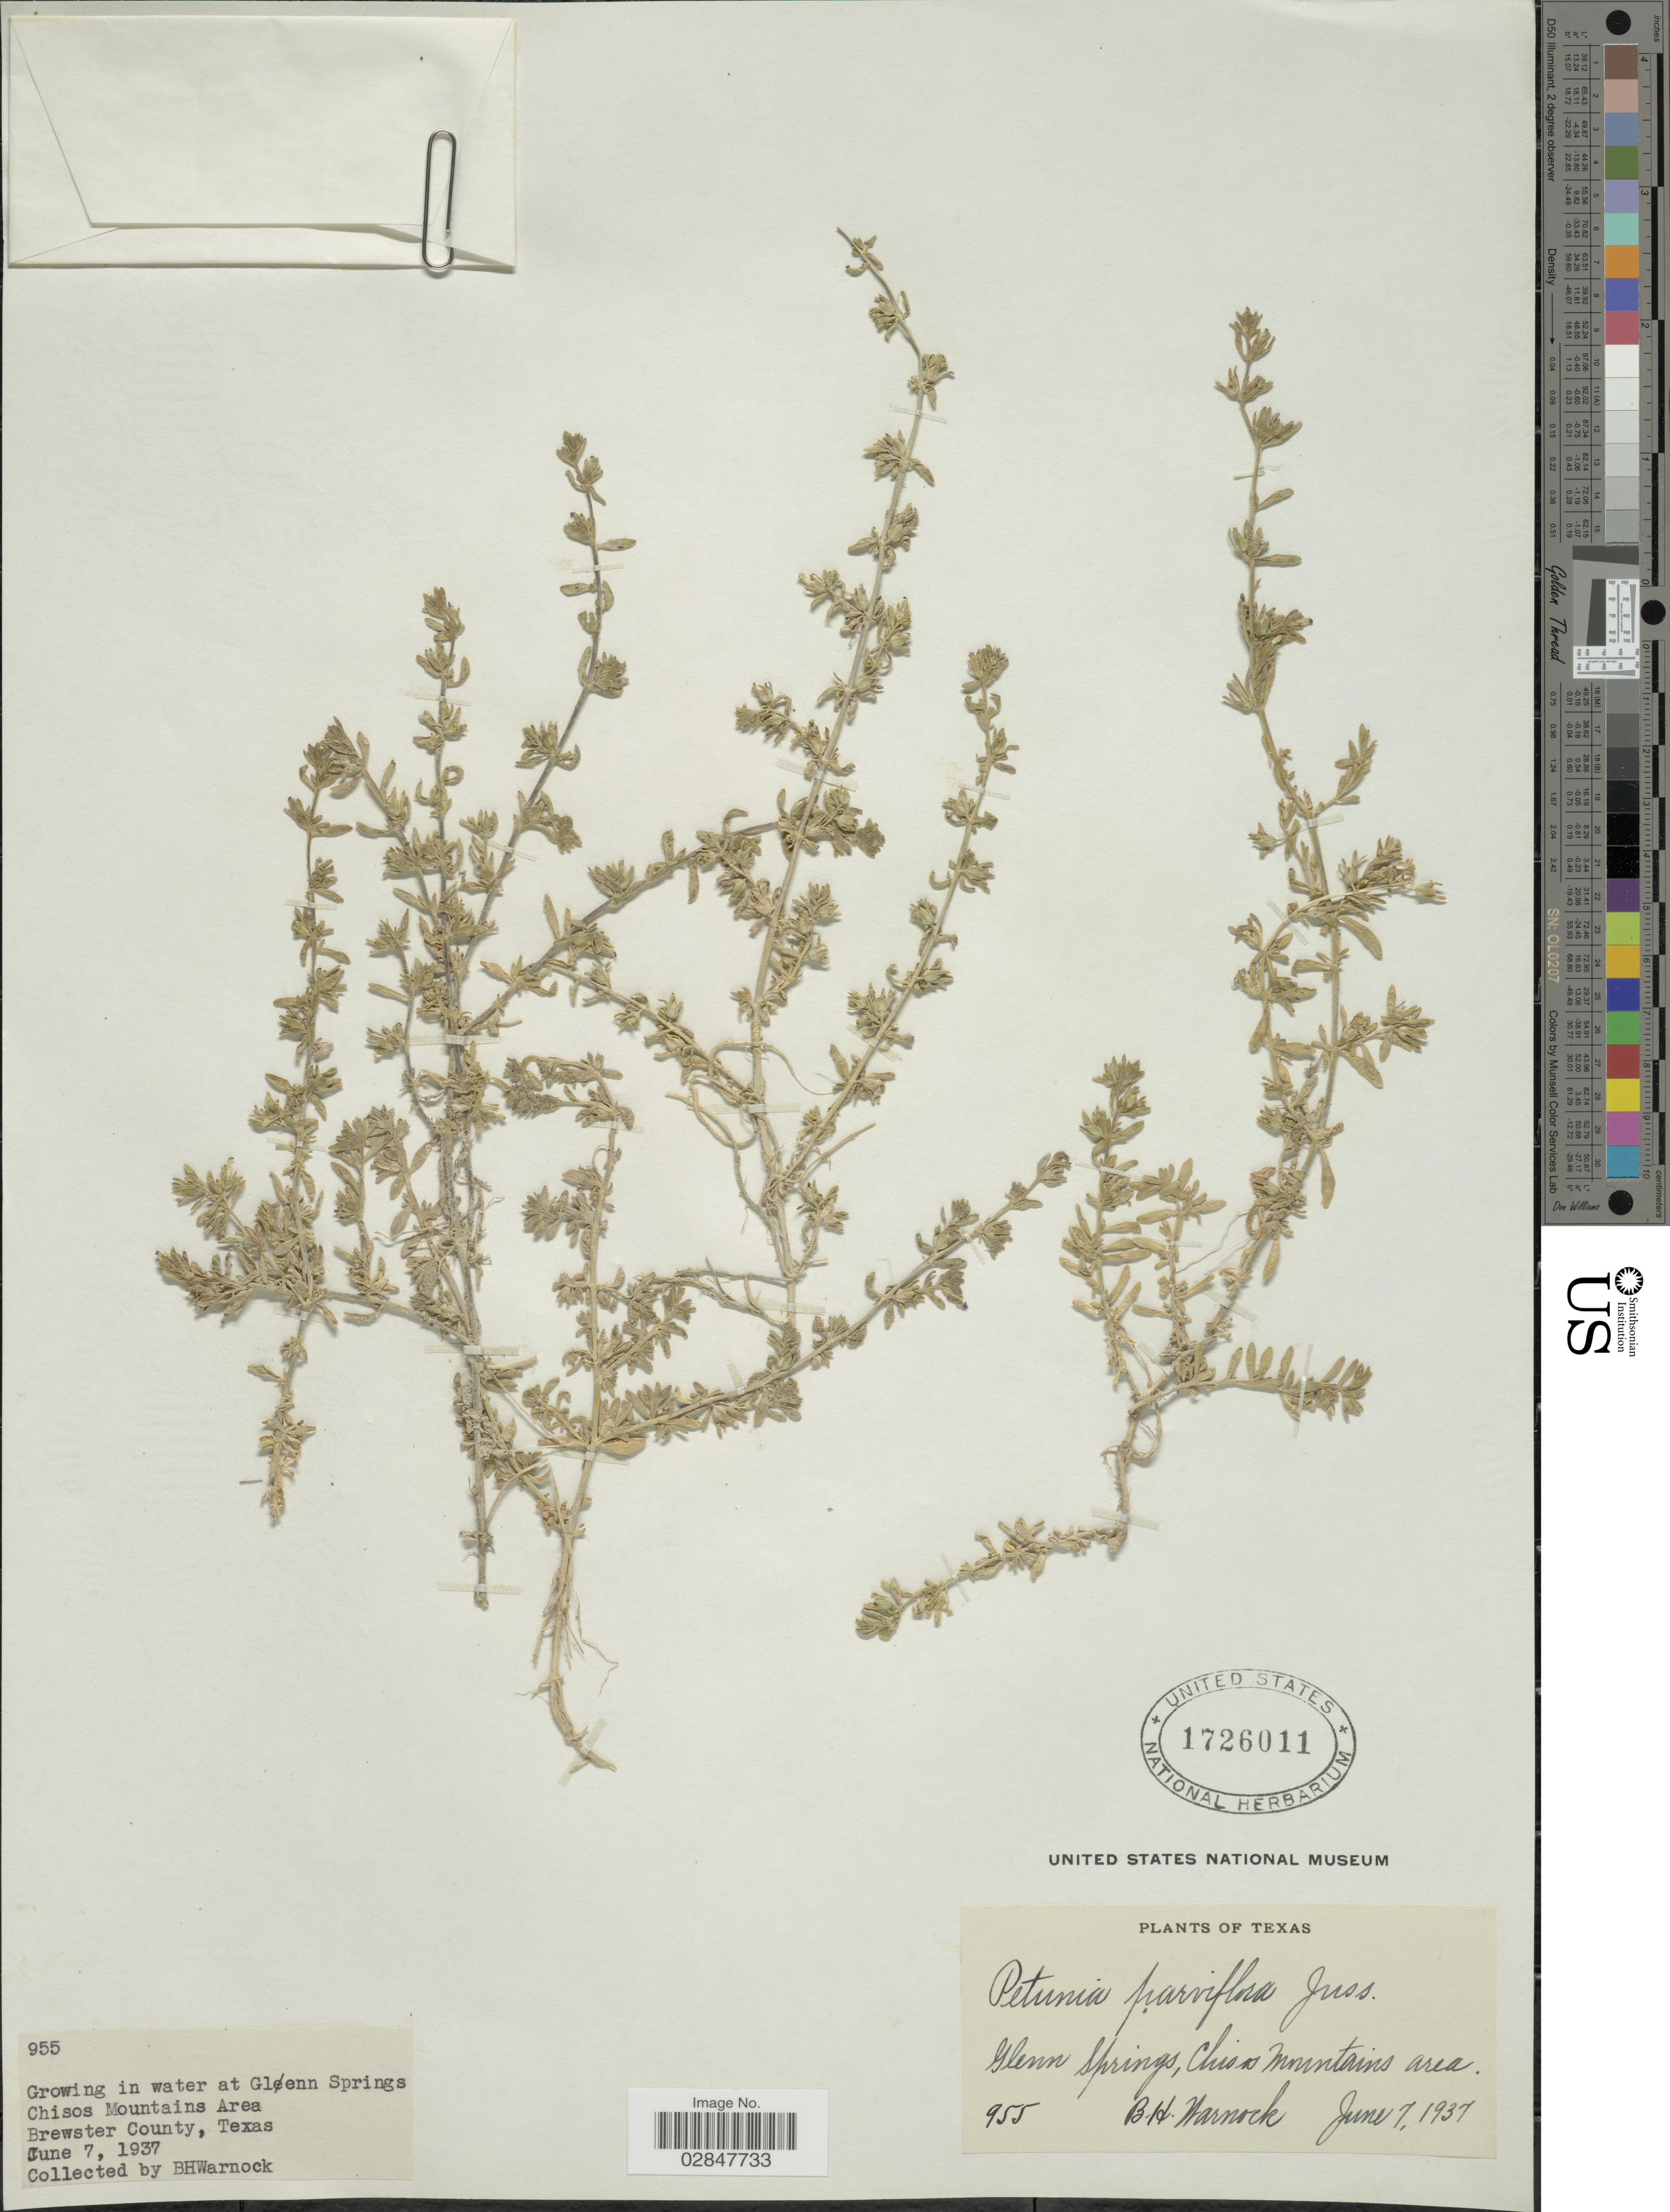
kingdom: Plantae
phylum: Tracheophyta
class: Magnoliopsida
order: Solanales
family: Solanaceae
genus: Petunia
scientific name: Petunia parviflora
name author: Juss.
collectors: B. H. Warnock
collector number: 955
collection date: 1937-06-07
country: United States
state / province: Texas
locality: Glenn Springs, Chisos Mountains Area, Brewster County.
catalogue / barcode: US 1726011